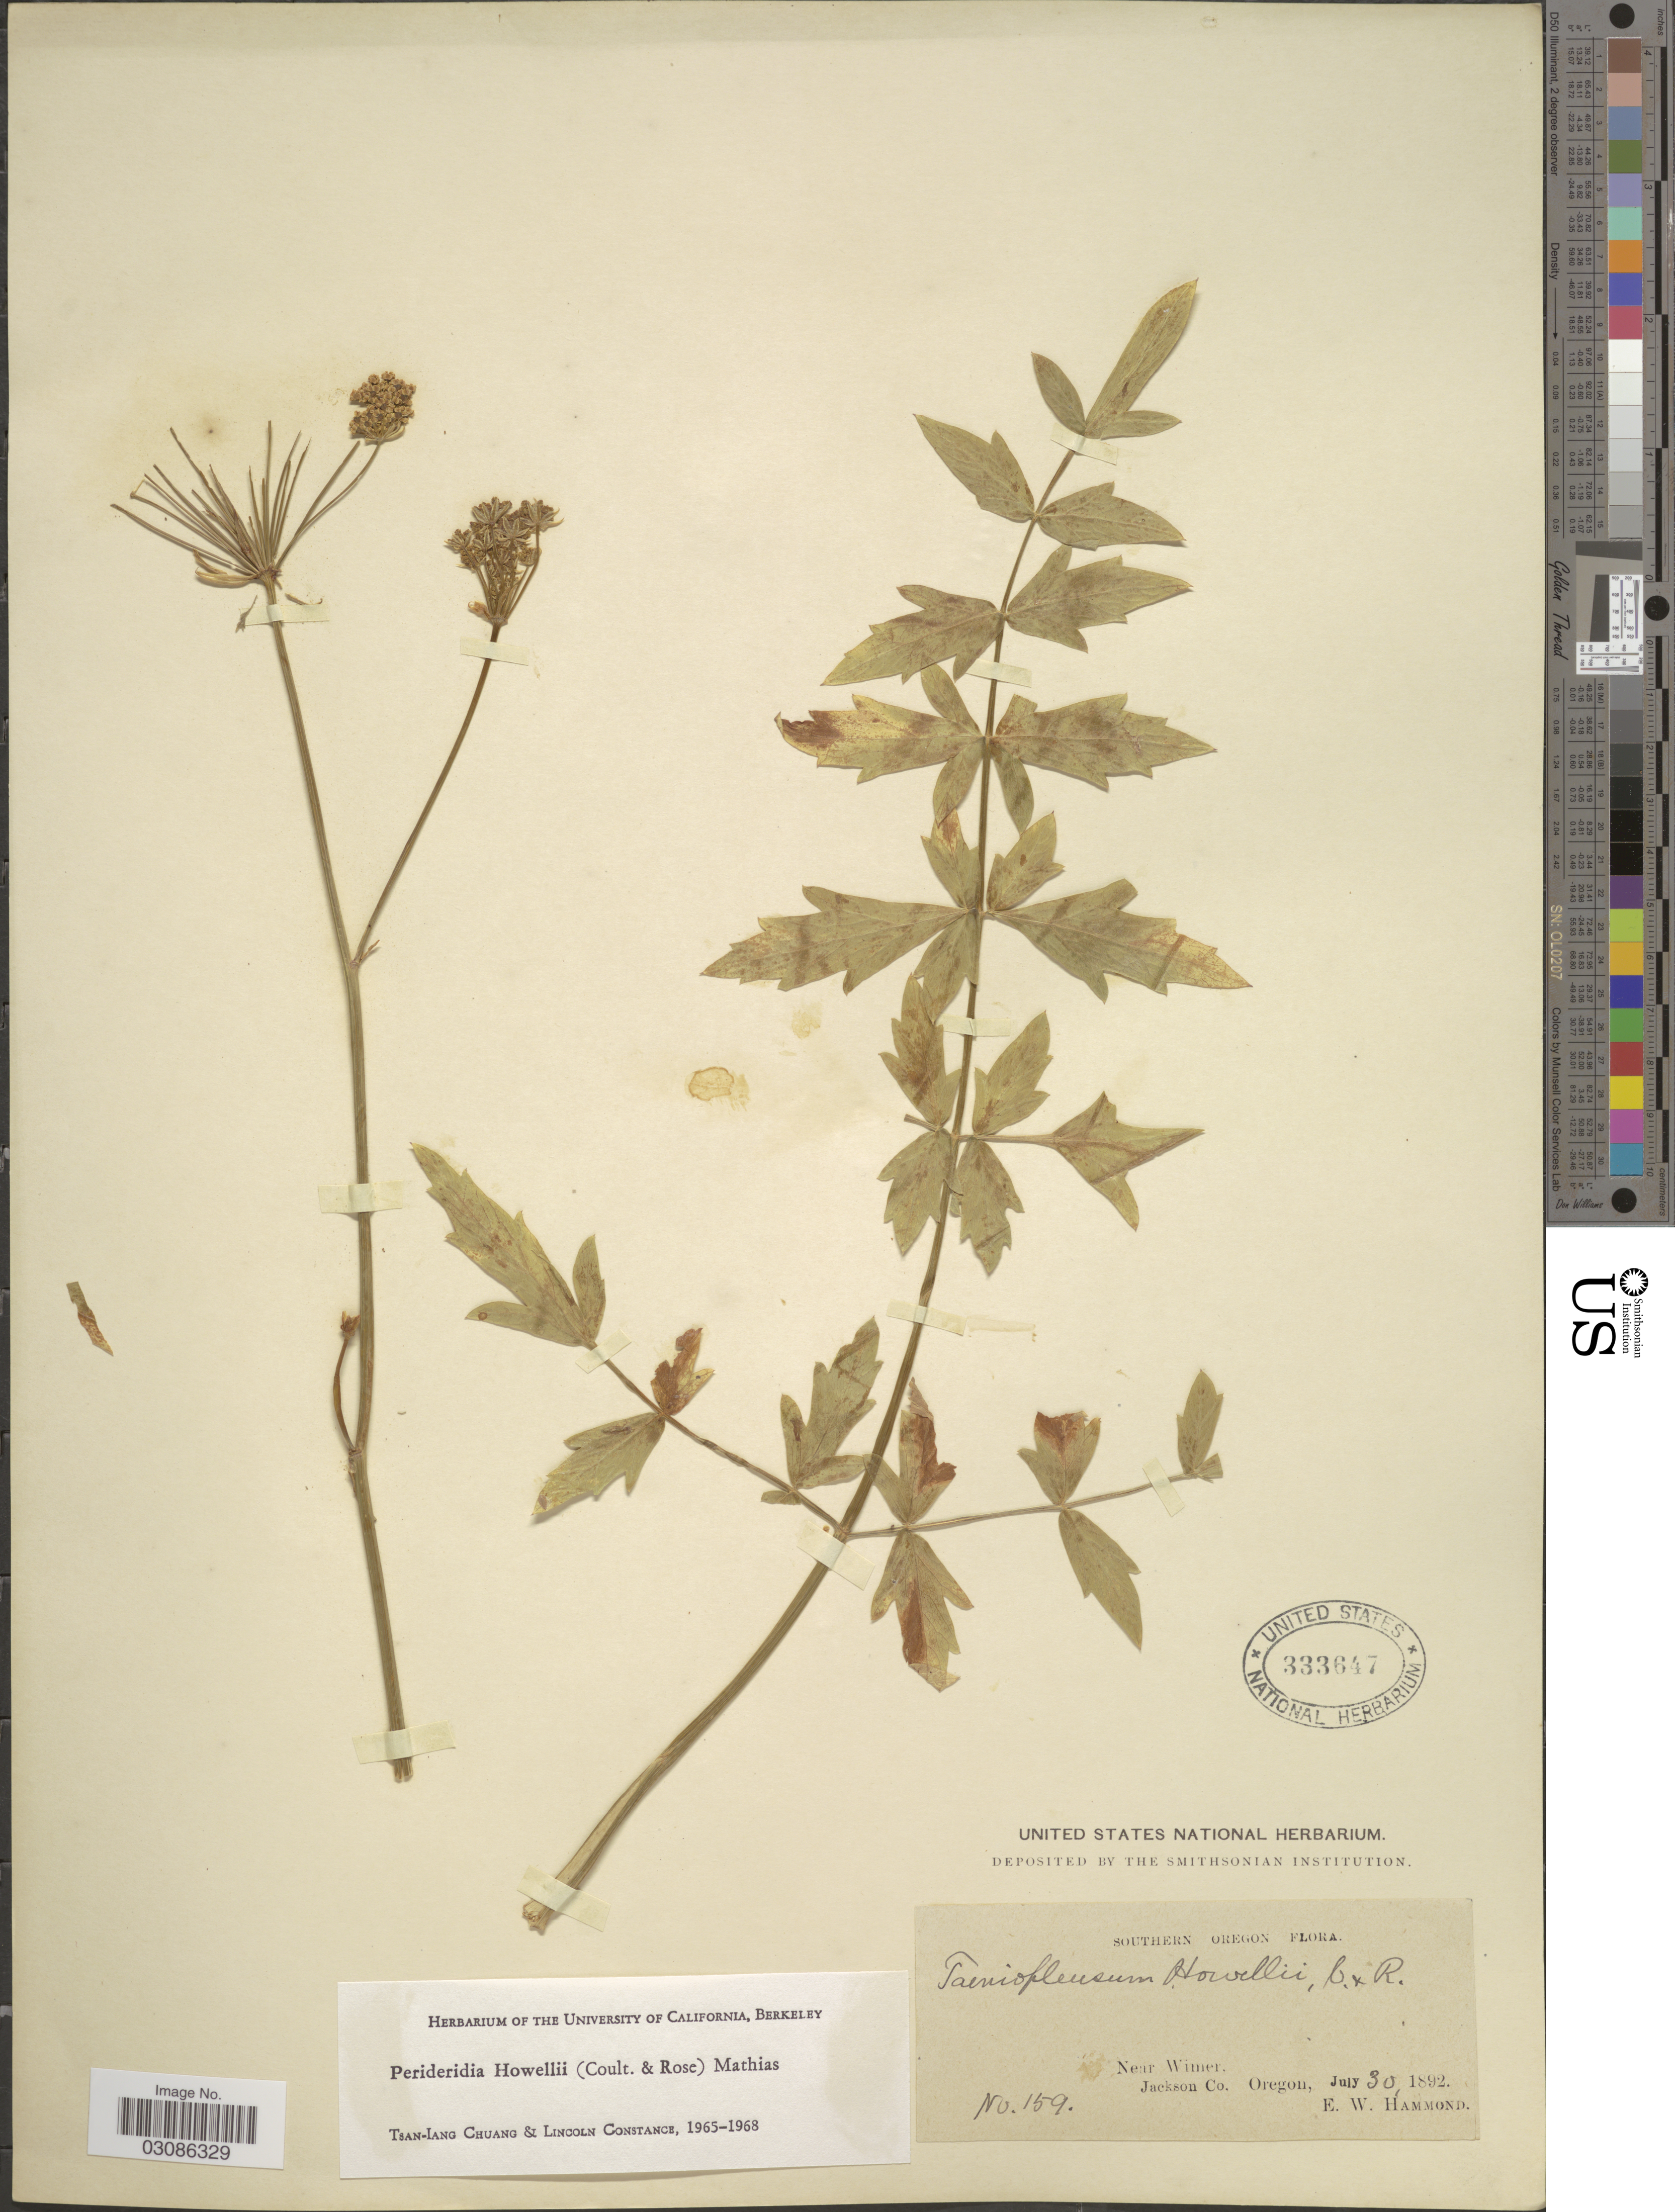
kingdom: Plantae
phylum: Tracheophyta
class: Magnoliopsida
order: Apiales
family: Apiaceae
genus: Perideridia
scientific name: Perideridia howellii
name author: (J.M. Coult. & Rose) Mathias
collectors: E. Hammond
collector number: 159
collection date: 1892-07-30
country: United States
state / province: Oregon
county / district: Jackson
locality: Southern Oregon, Near Wimer, Jackson Co.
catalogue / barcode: US 333647